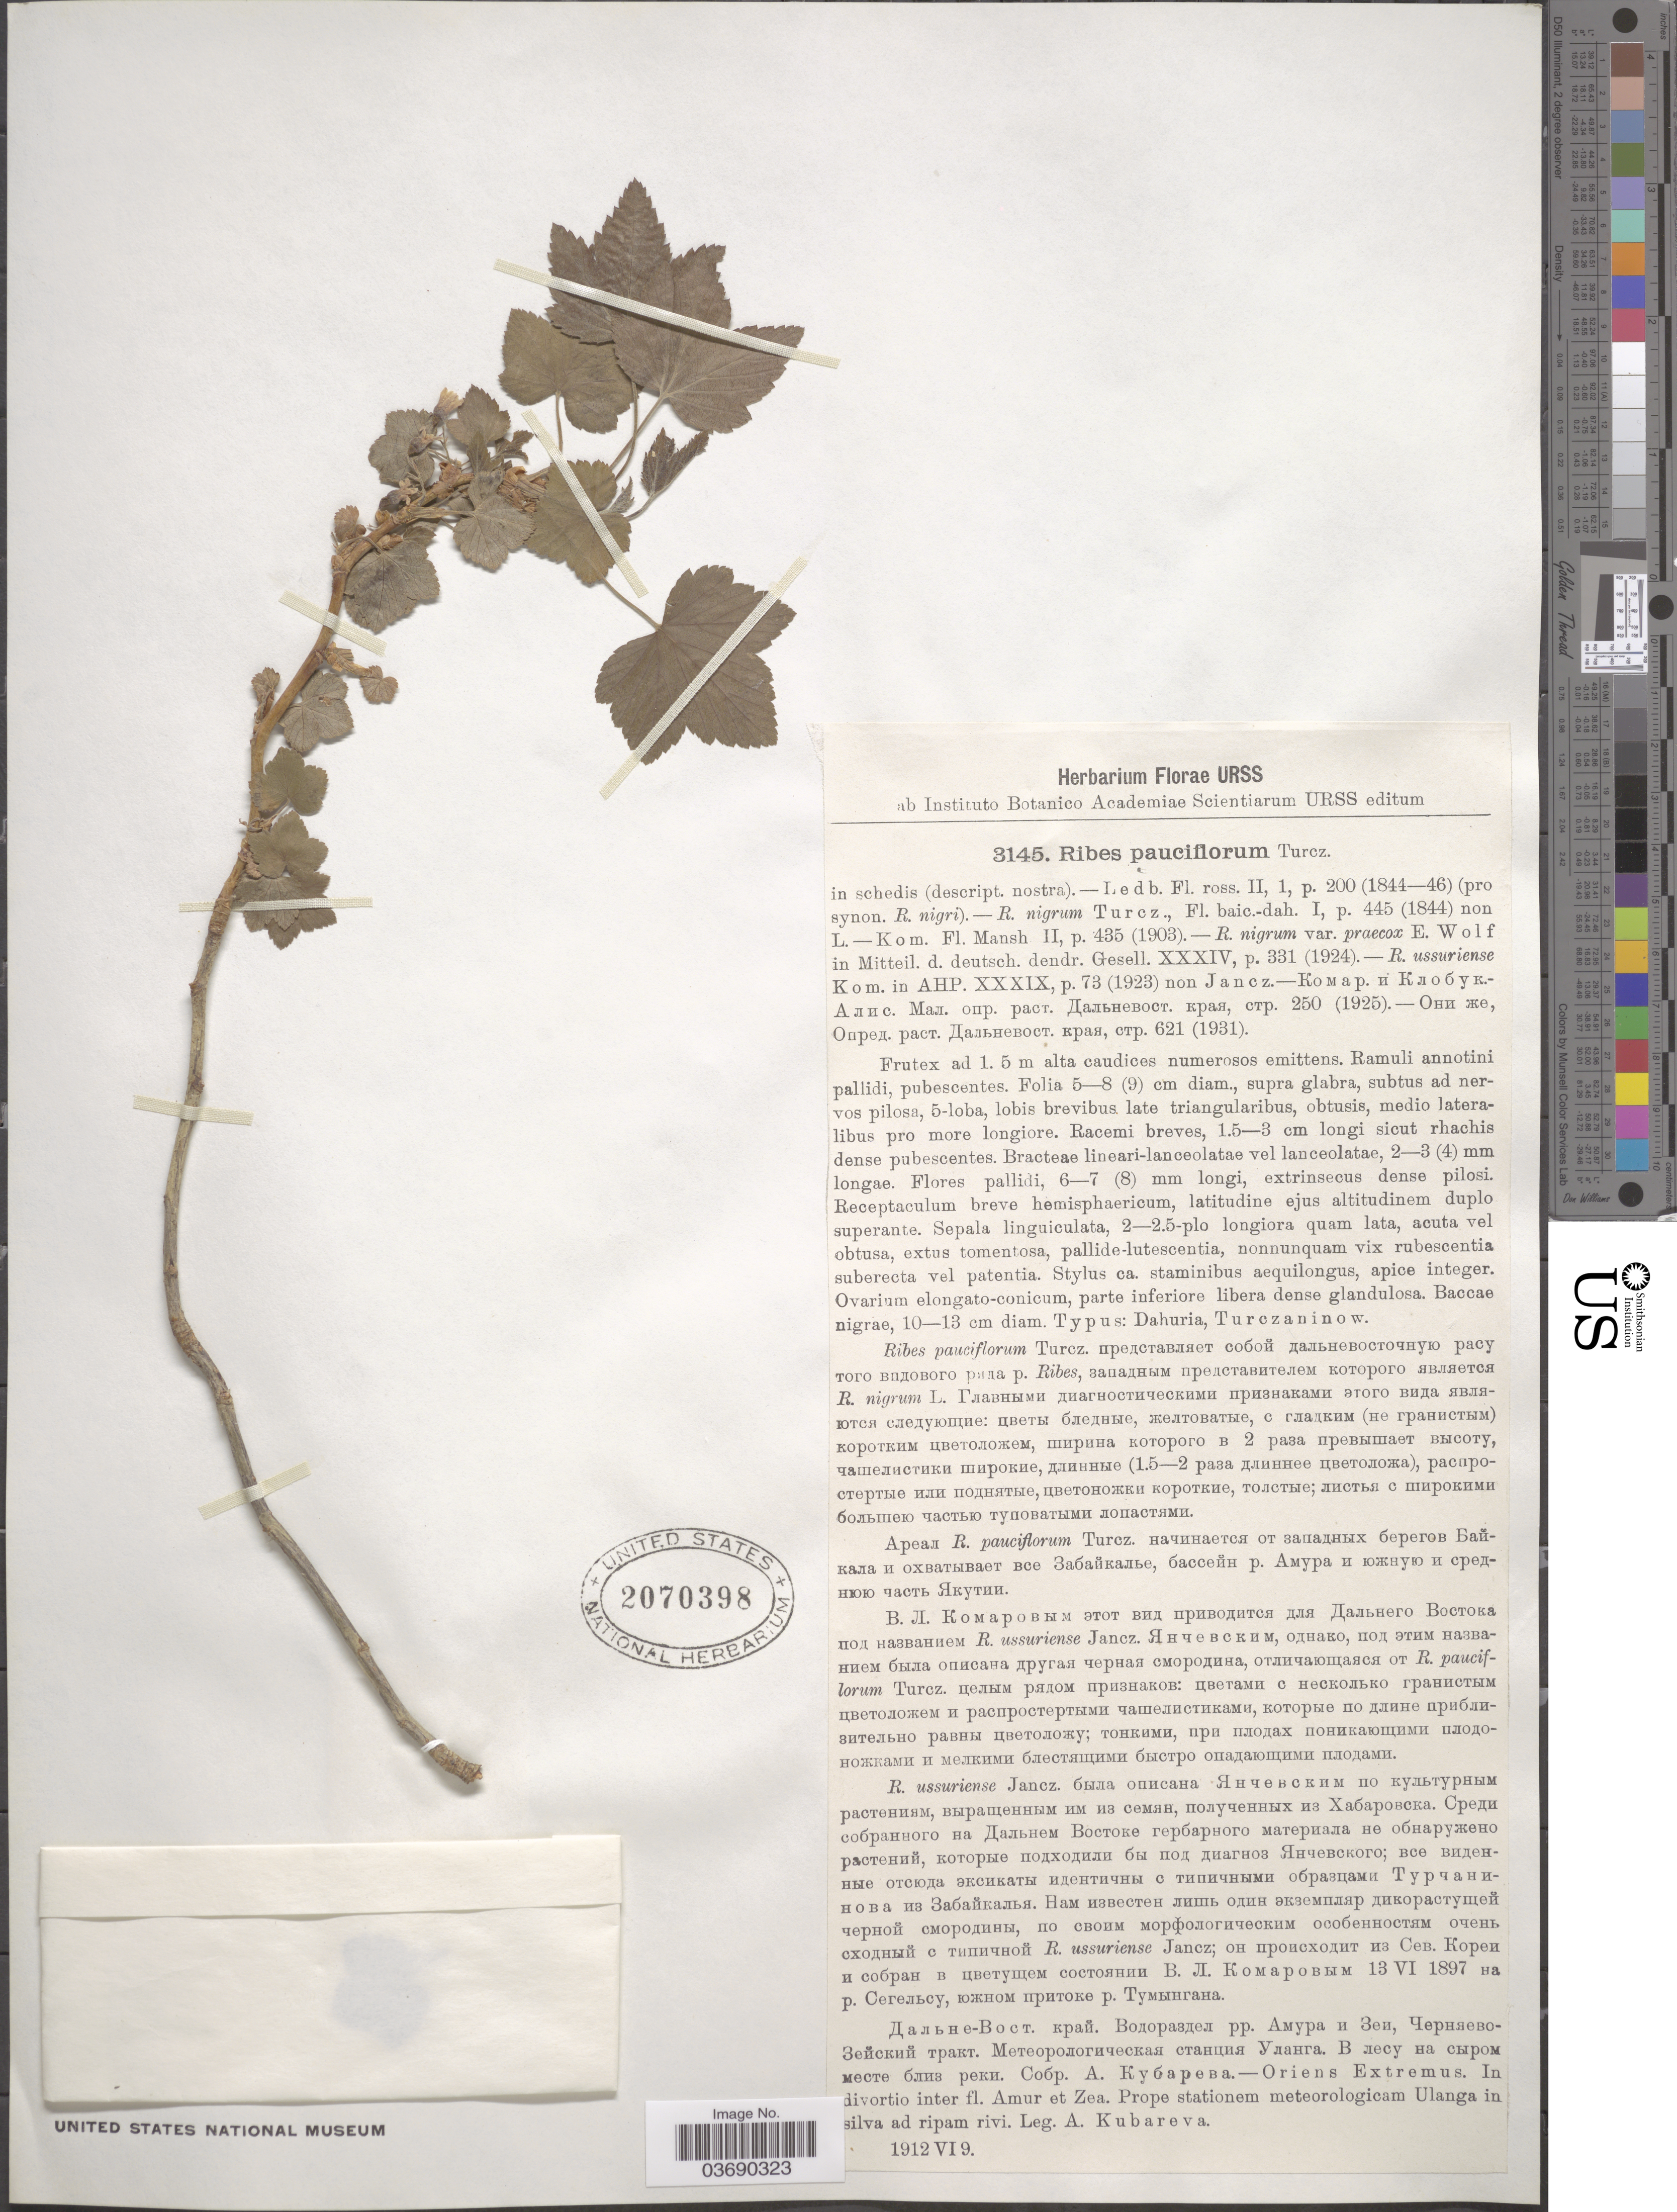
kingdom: Plantae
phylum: Tracheophyta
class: Magnoliopsida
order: Saxifragales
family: Grossulariaceae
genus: Ribes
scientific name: Ribes pauciflorum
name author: Turcz. ex Ledeb.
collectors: A. Kubareva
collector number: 3145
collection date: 1912-06-09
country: Russian Federation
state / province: Amur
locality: Oriens Extremus. In divortio inter fl. Amur et Zea. Prope stationem meteorologicam Ulanga in silva ad ripam rivi.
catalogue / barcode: US 2070398